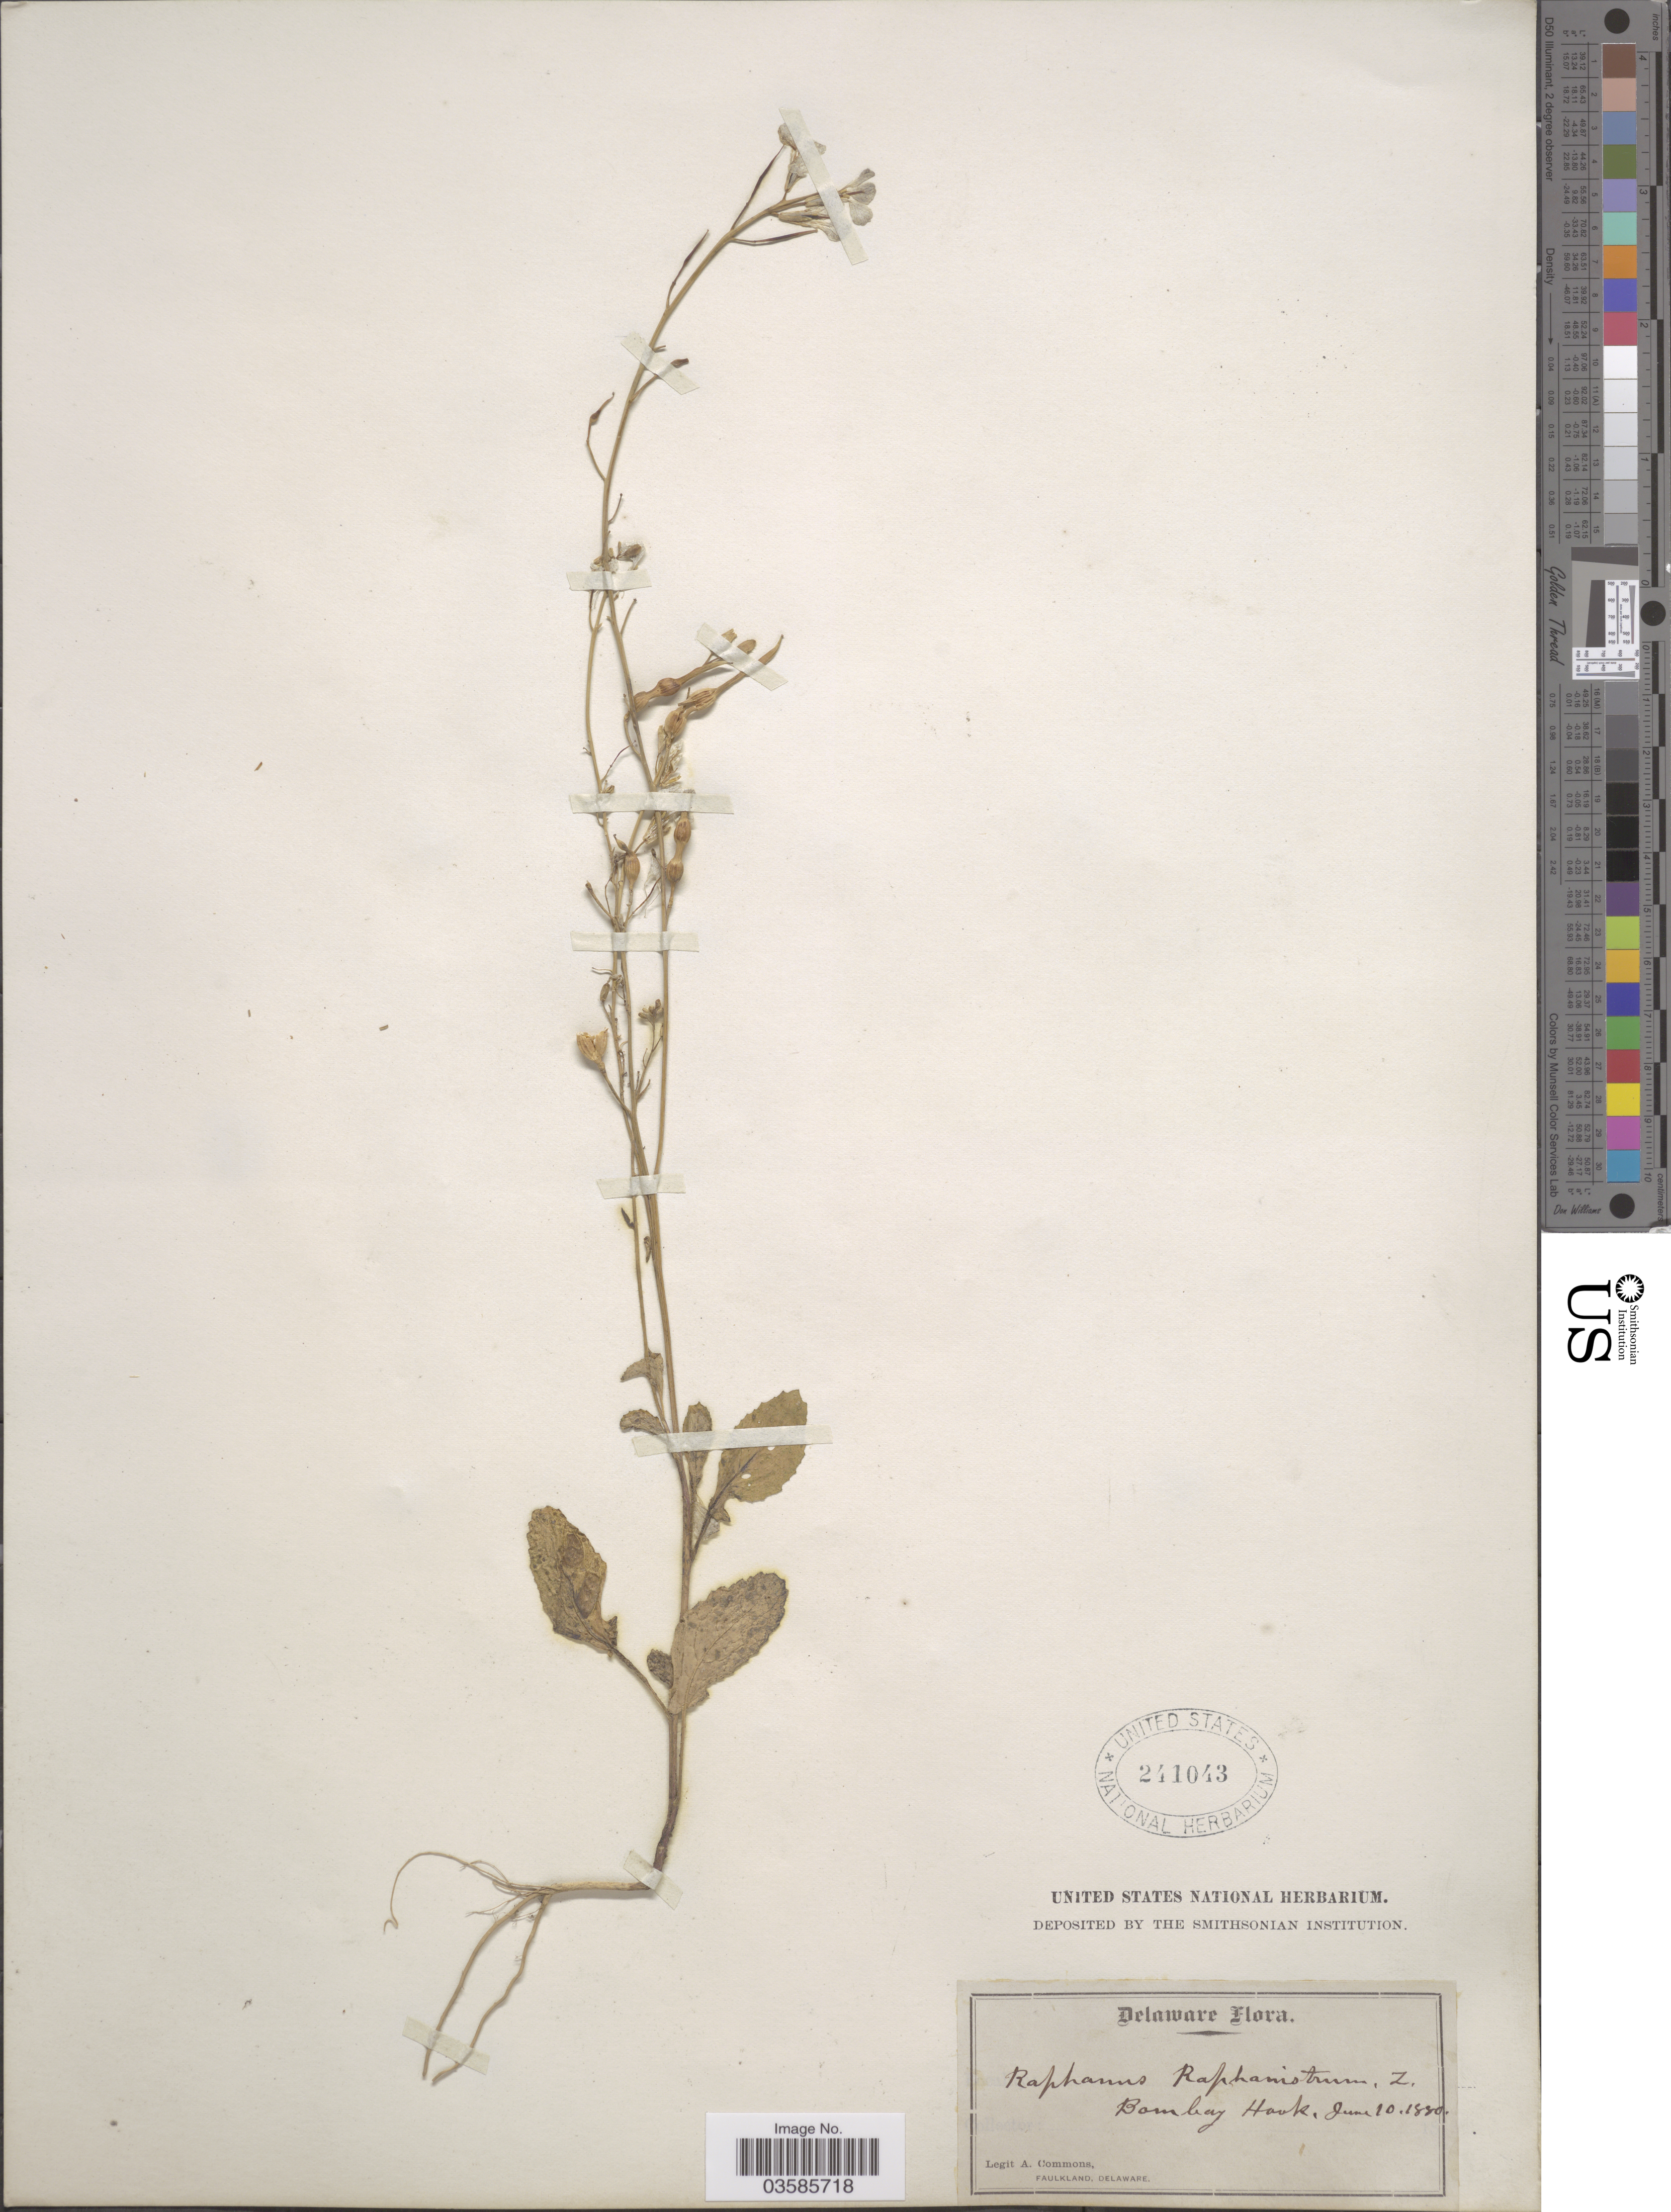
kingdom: Plantae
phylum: Tracheophyta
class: Magnoliopsida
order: Brassicales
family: Brassicaceae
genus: Raphanus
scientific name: Raphanus raphanistrum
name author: L.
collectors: A. Commons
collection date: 1880-06-10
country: United States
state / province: Delaware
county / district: Kent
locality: Bombay Hook.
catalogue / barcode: US 241043